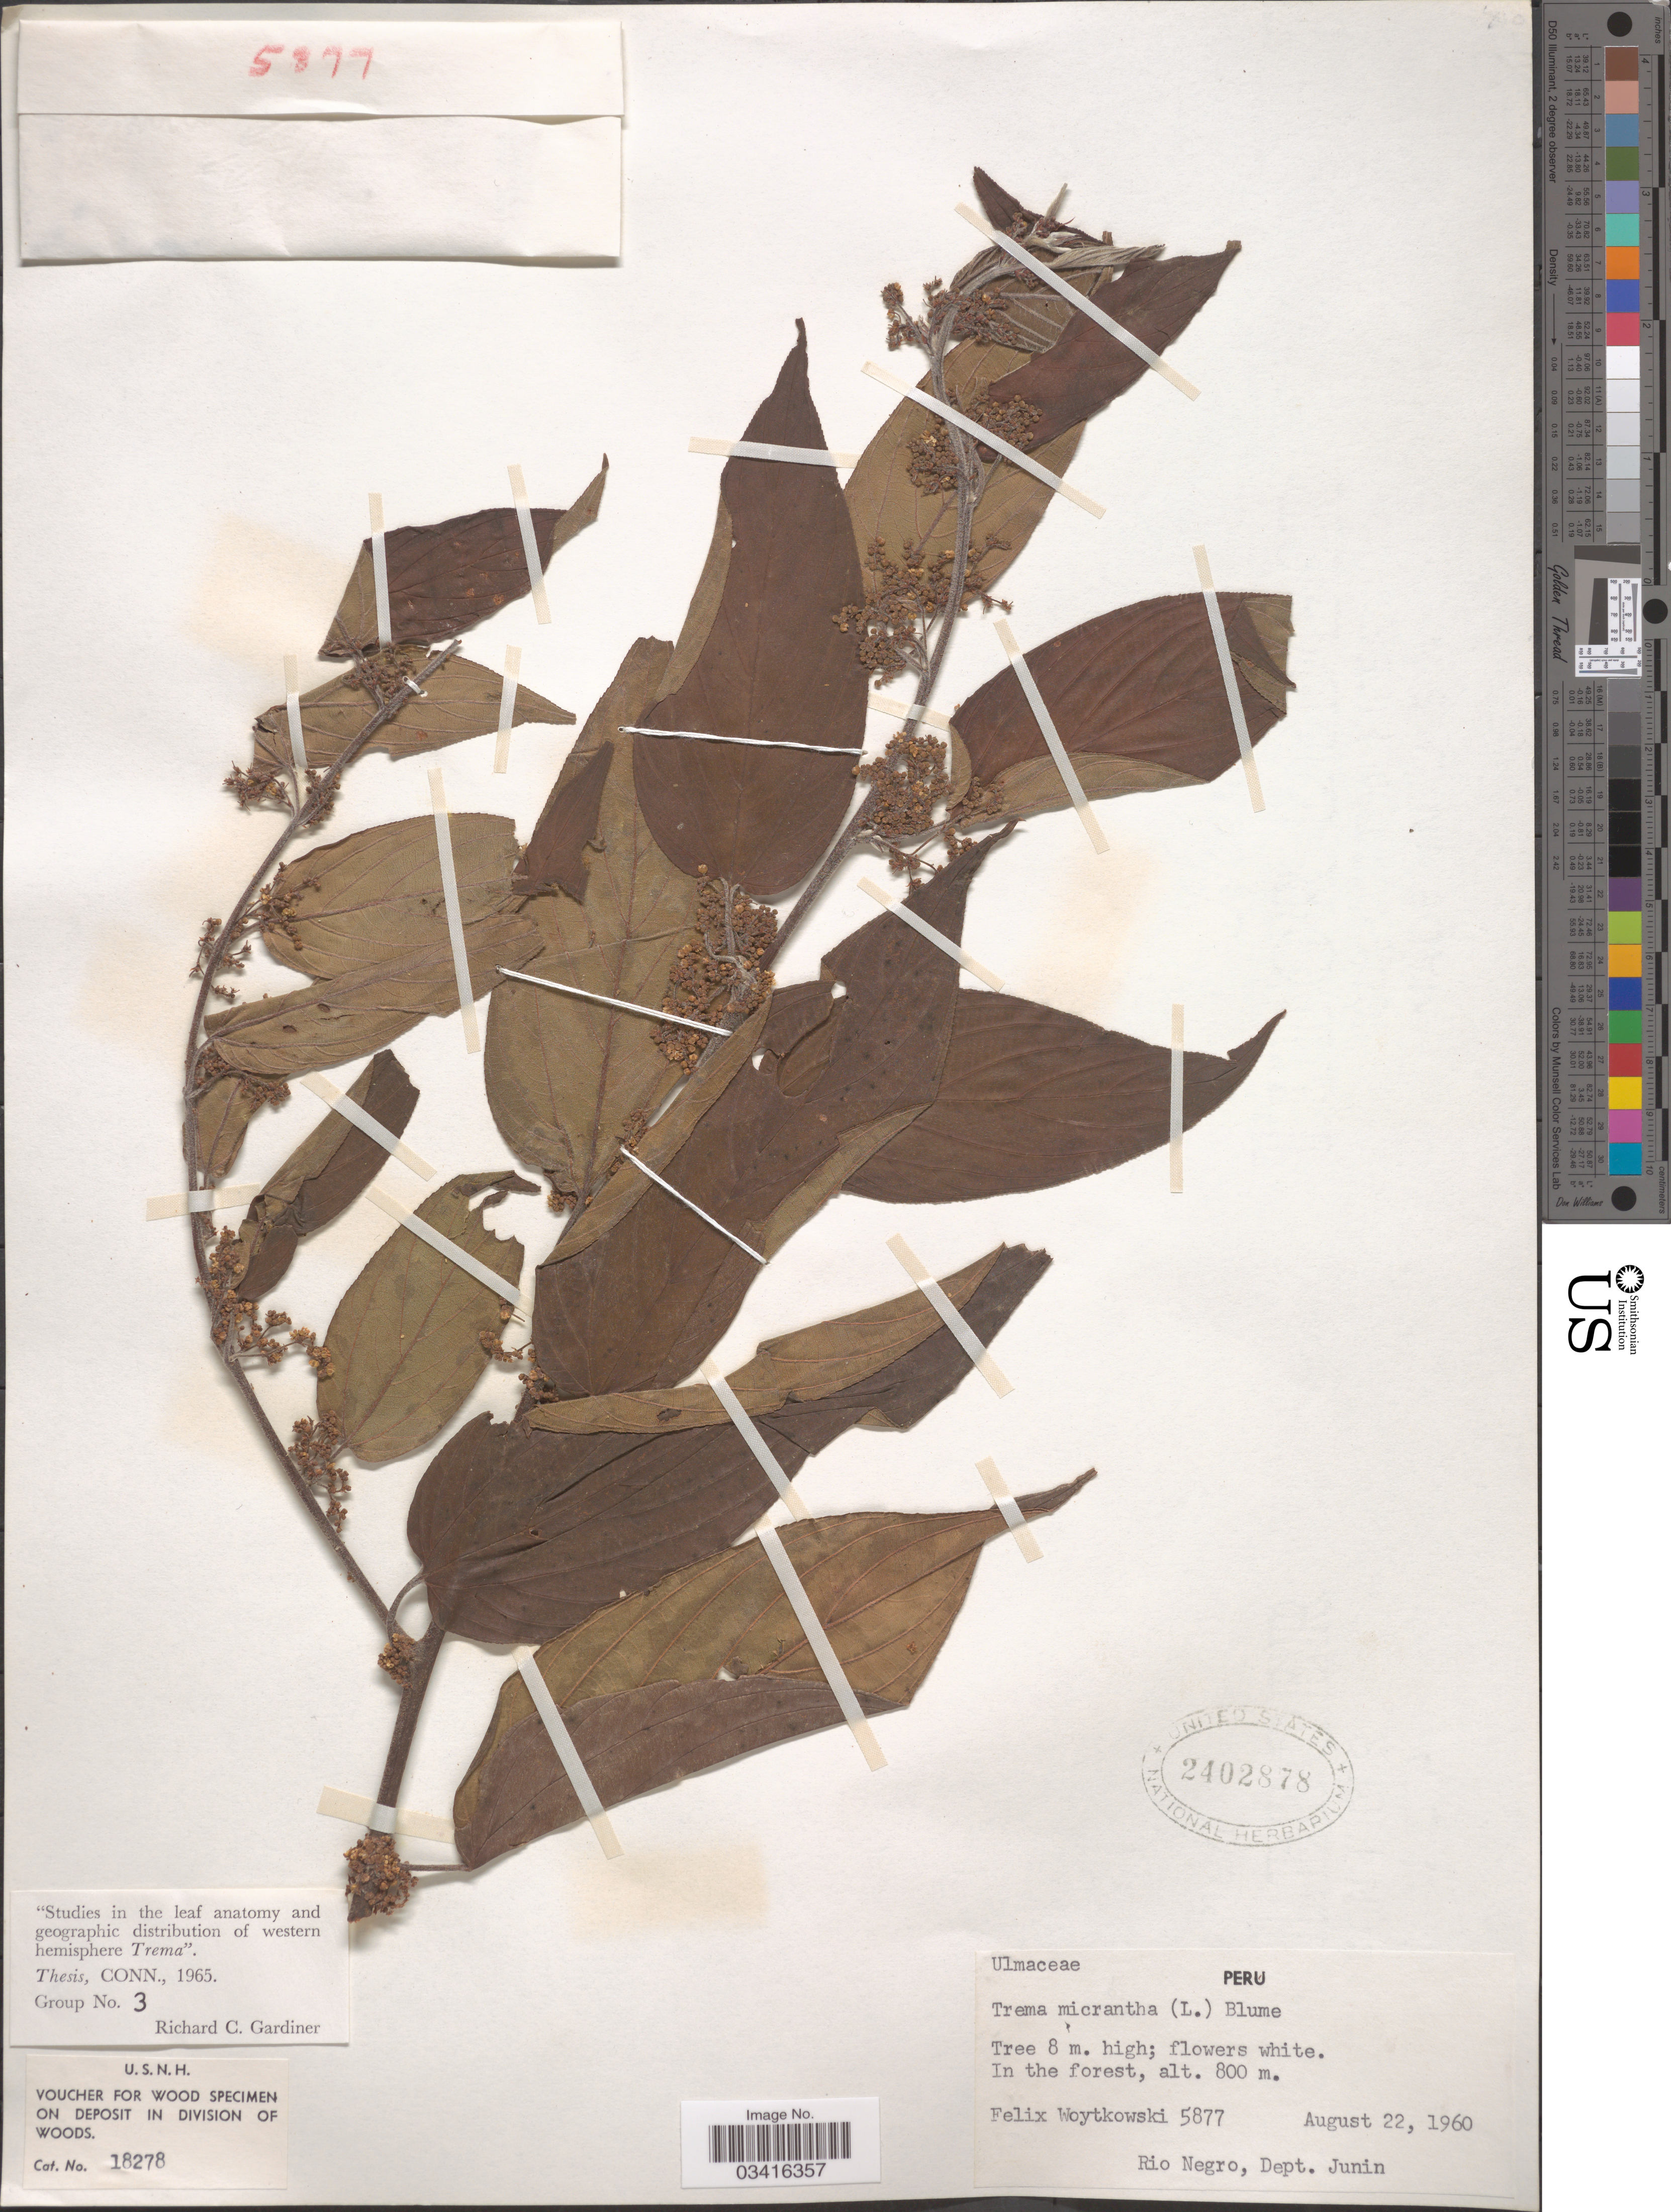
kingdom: Plantae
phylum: Tracheophyta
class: Magnoliopsida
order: Rosales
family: Cannabaceae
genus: Trema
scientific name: Trema micranthum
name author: (L.) Blume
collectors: F. Woytkowski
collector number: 5877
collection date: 1960-08-22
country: Peru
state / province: Junín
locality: Rio Negro, Dept. Junin.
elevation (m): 800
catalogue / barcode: US 2402878